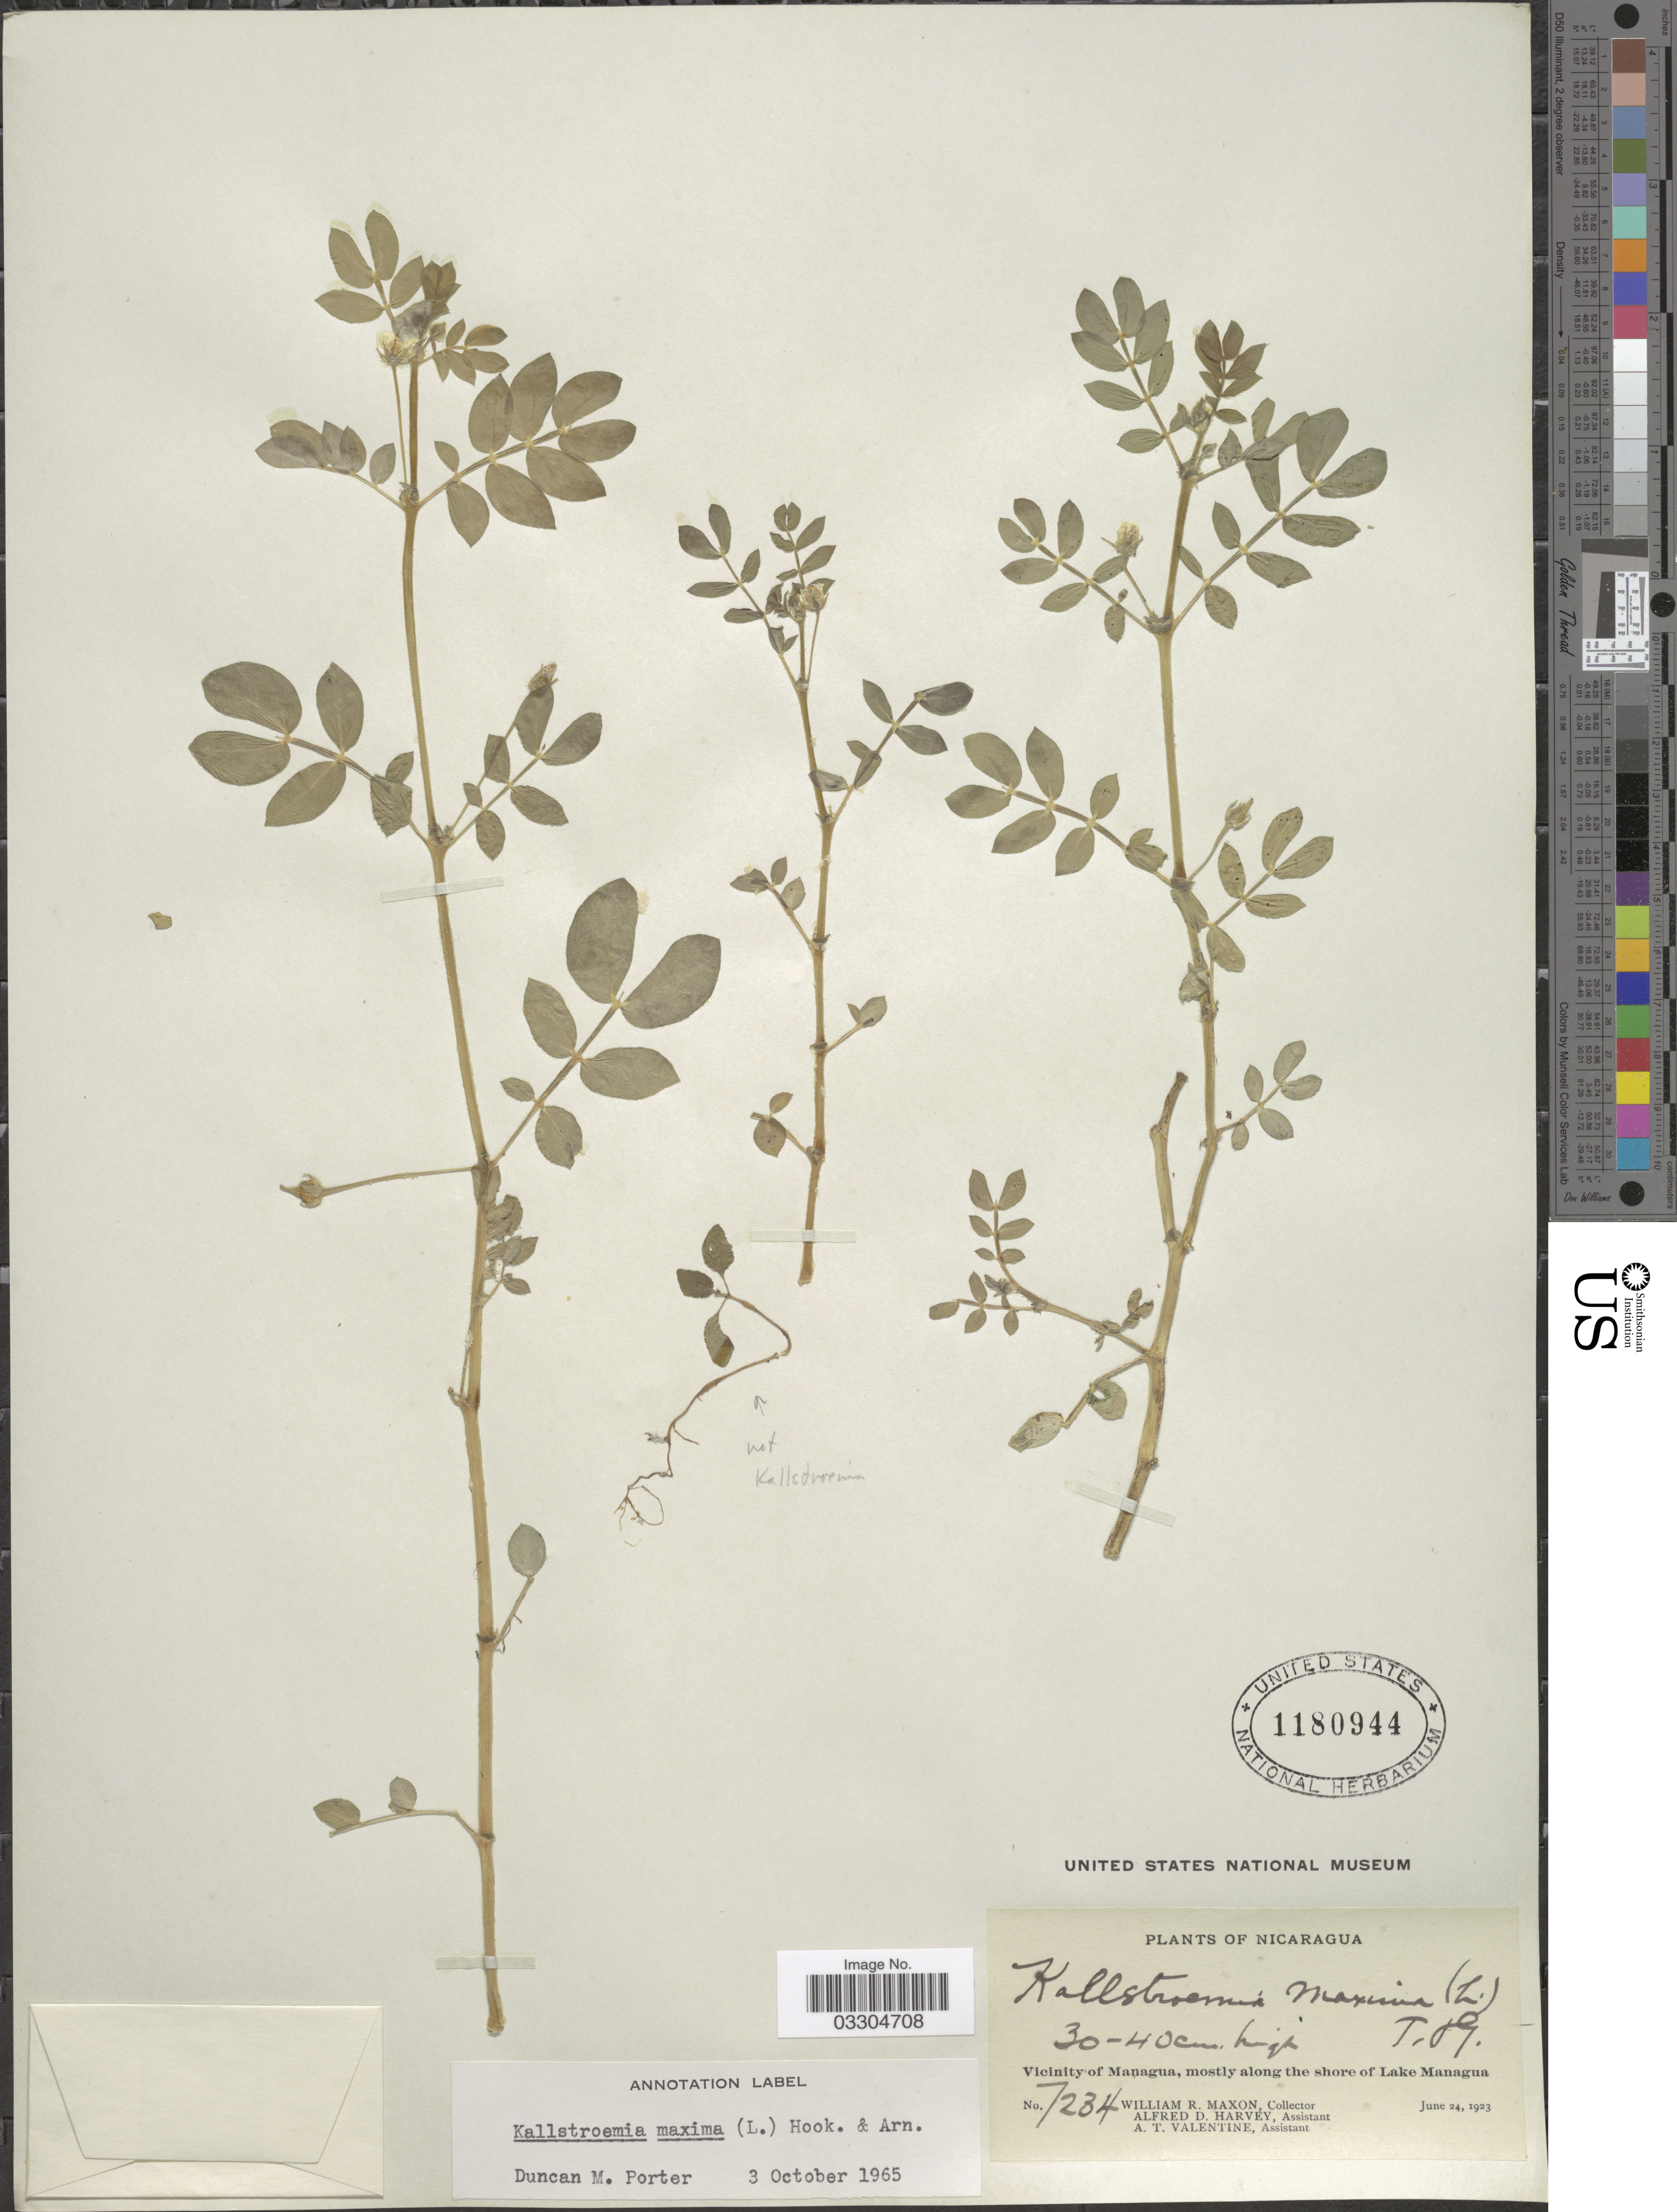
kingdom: Plantae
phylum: Tracheophyta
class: Magnoliopsida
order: Zygophyllales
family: Zygophyllaceae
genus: Kallstroemia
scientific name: Kallstroemia maxima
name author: (L.) Hook. & Arn.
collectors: W. R. Maxon, A. D. Harvey & A. Valentine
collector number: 7234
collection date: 1923-06-24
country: Nicaragua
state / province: Managua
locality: Vicinity of Managua, mostly along the shore of Lake Managua.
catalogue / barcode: US 1180944